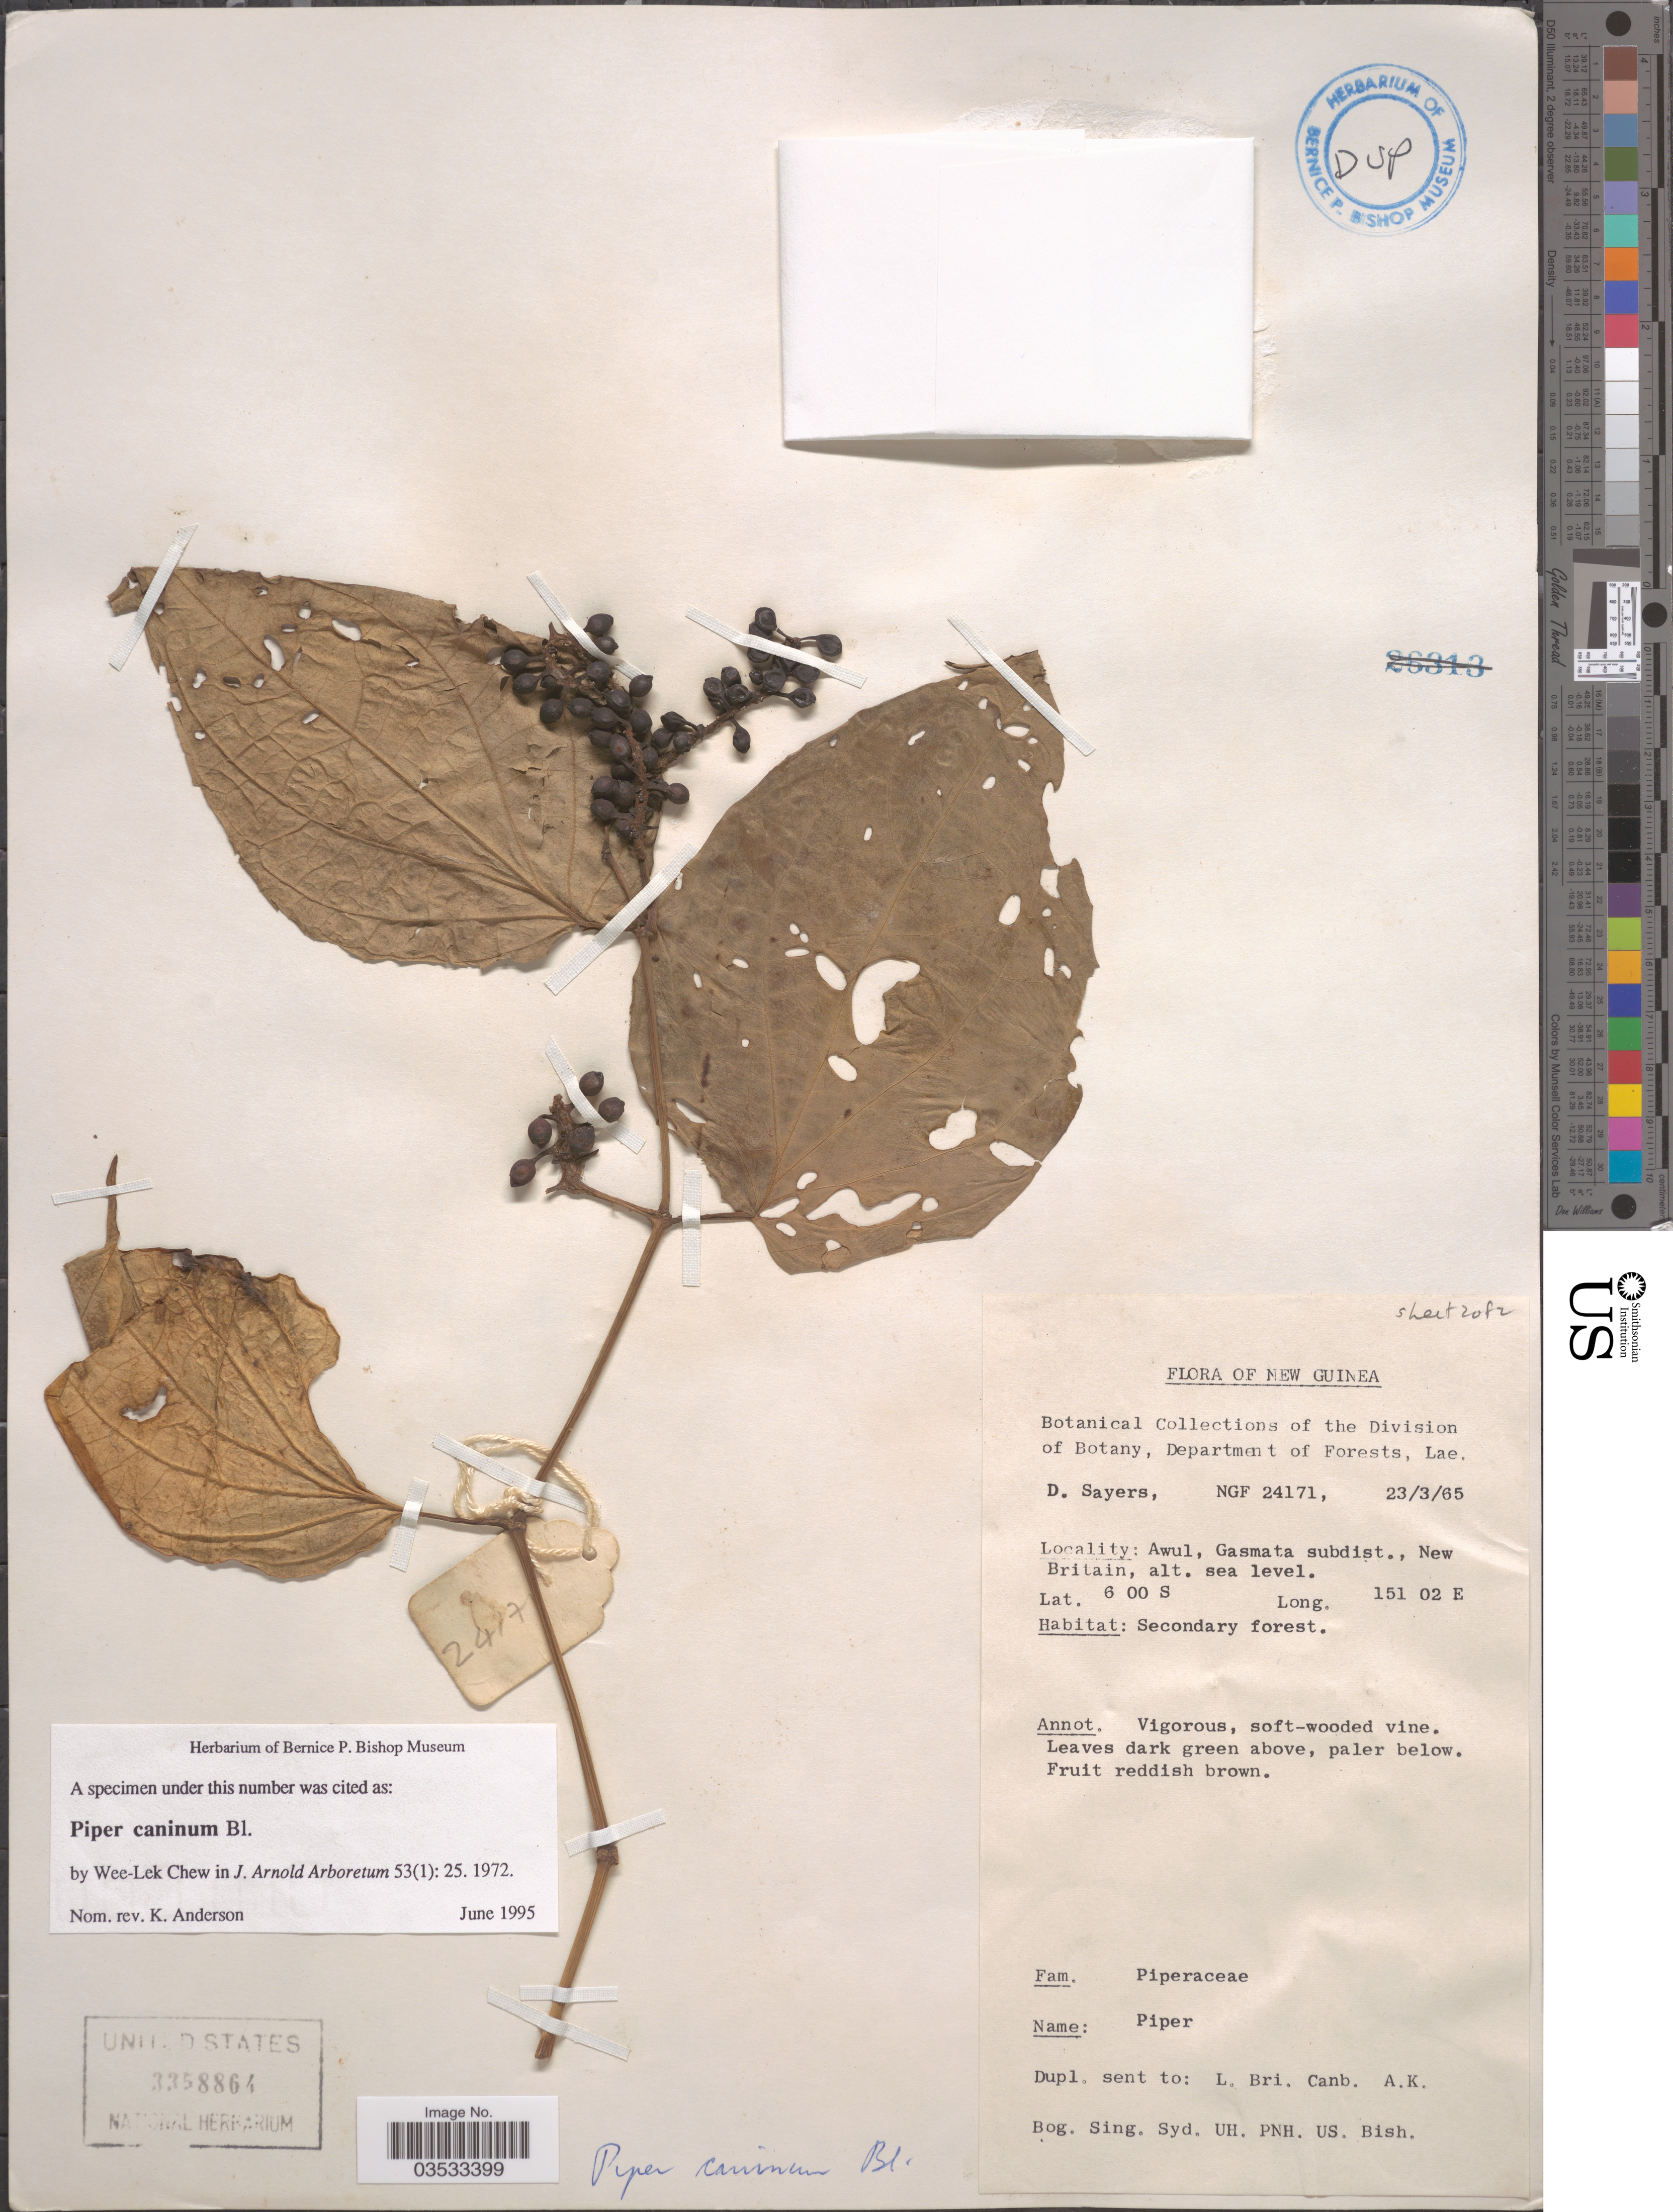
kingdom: Plantae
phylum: Tracheophyta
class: Magnoliopsida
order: Piperales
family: Piperaceae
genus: Piper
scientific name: Piper caninum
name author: Blume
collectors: D. Sayers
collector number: NGF 24171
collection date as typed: Transcribed d/m/y: 23/3/65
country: Papua New Guinea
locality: New Guinea. Awul, Gasmata subdistr., New Britain.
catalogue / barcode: US 3358864